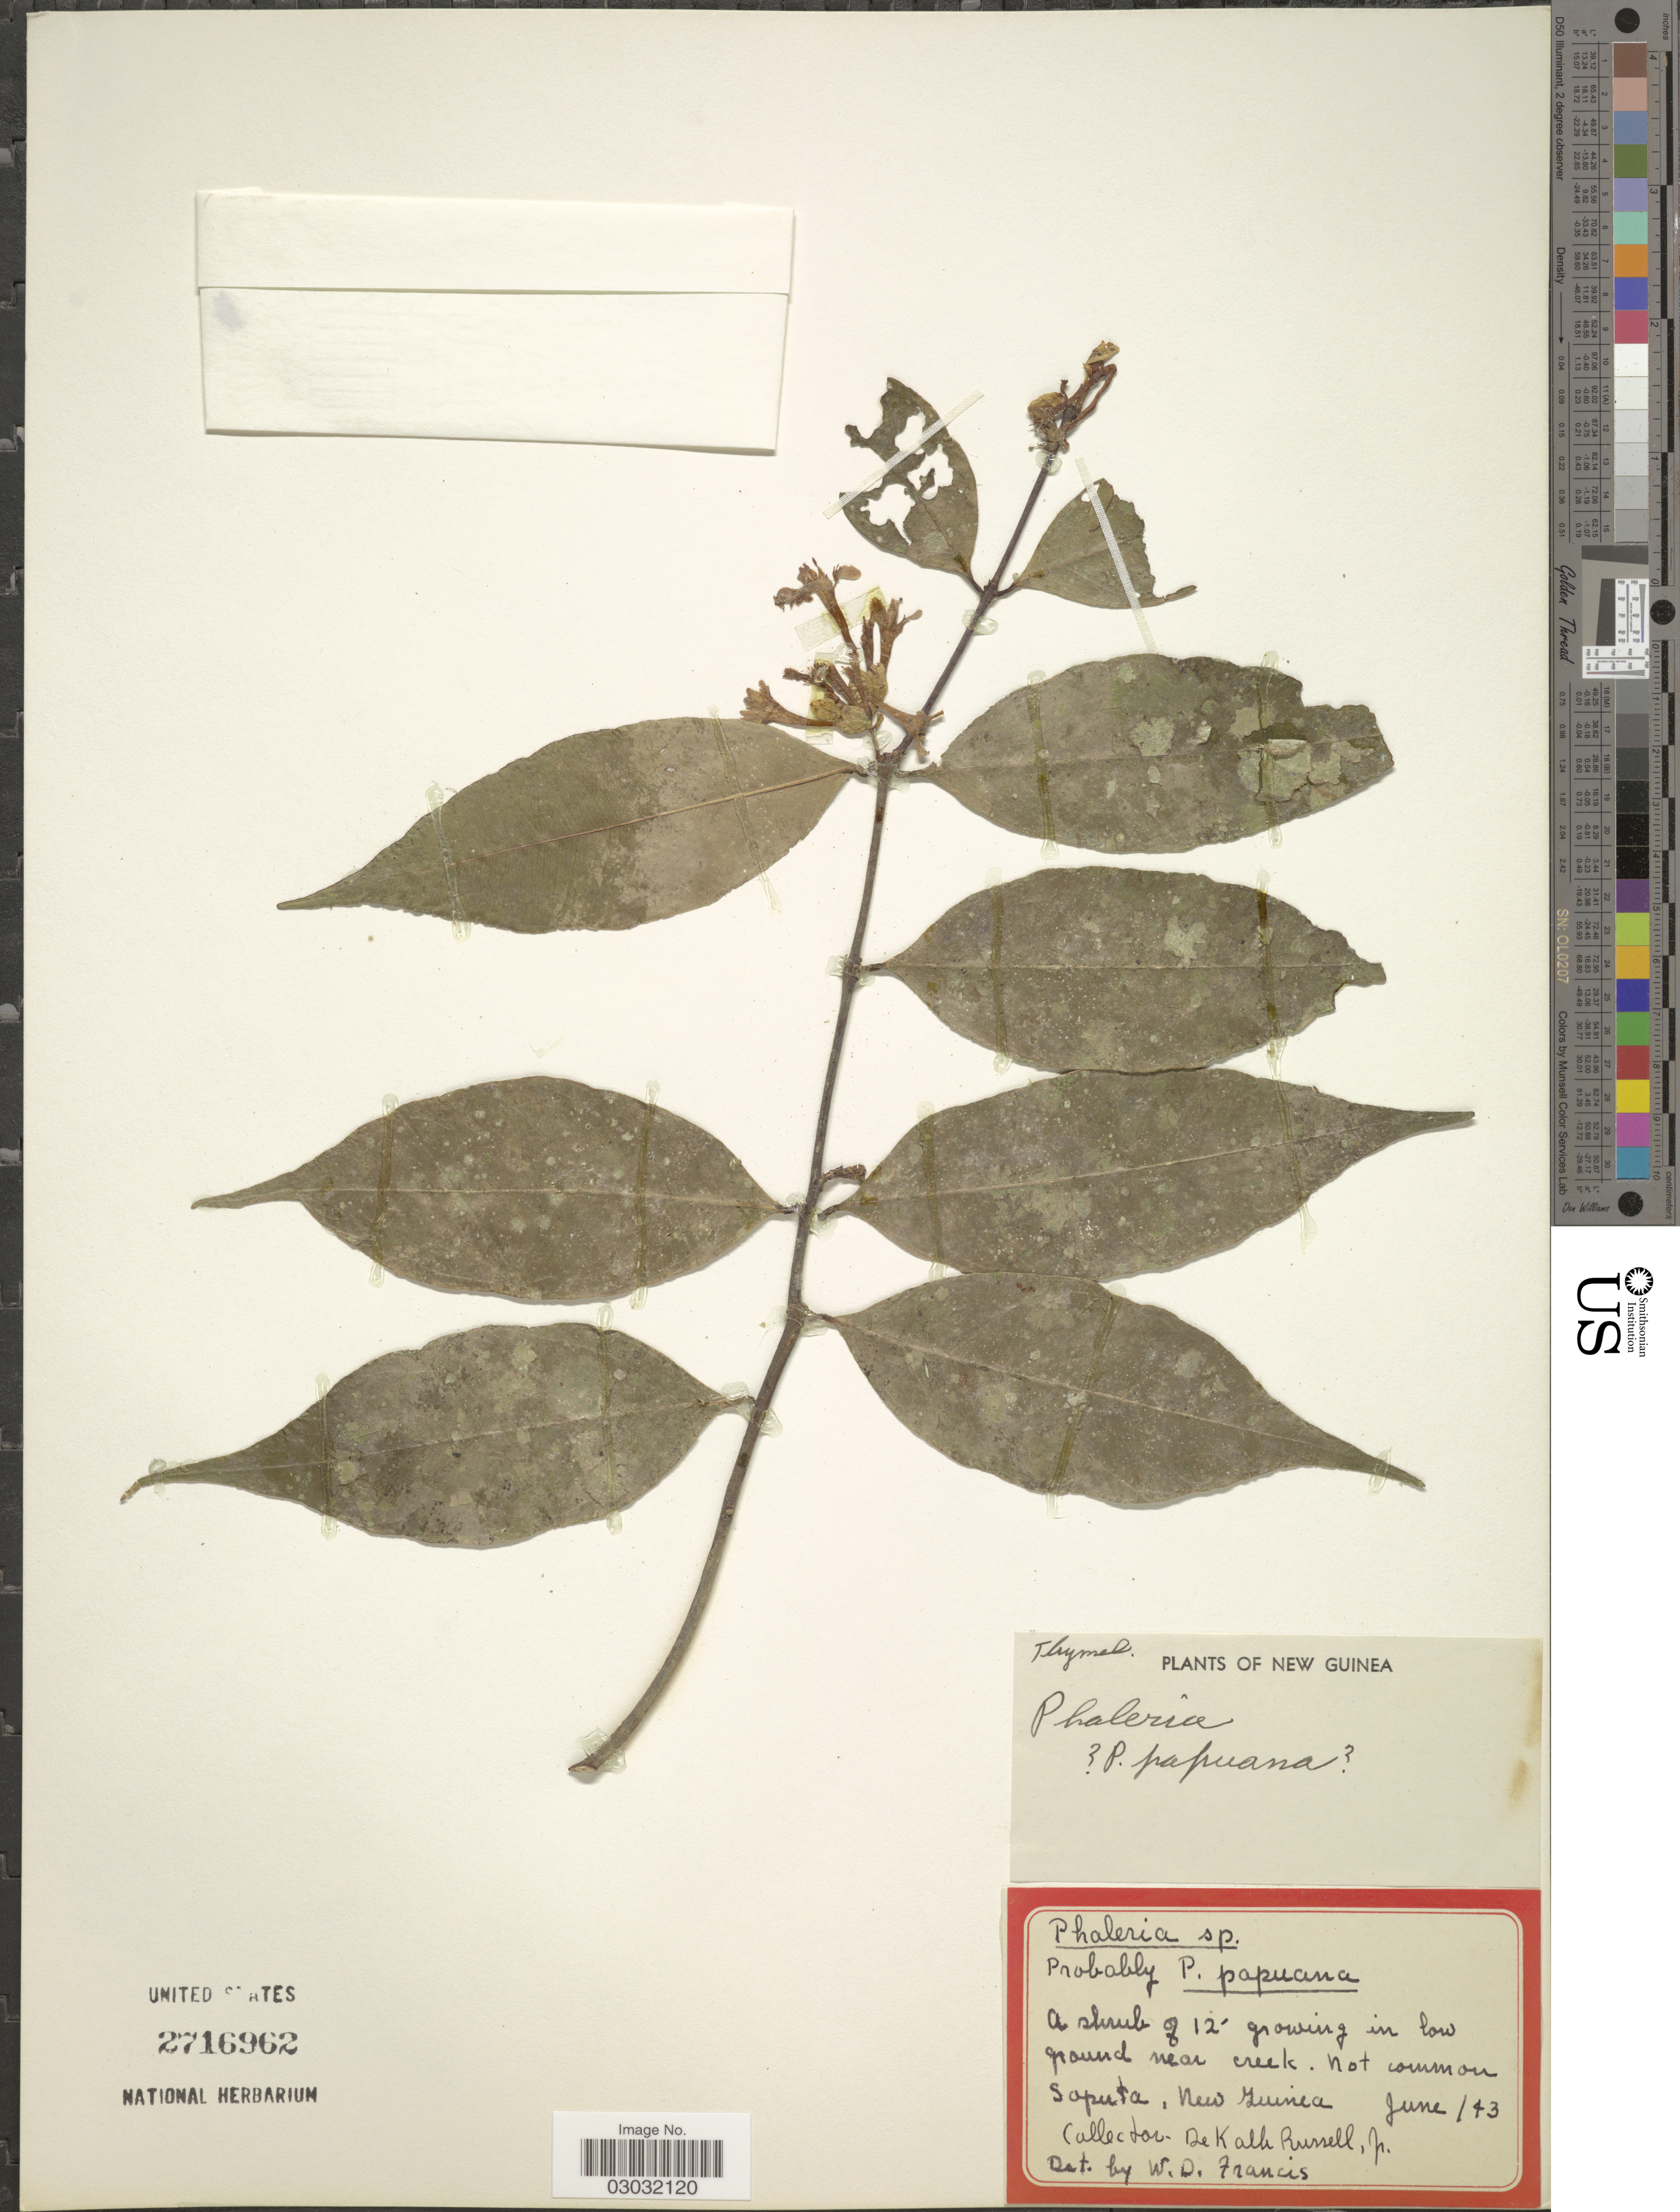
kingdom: Plantae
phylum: Tracheophyta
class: Magnoliopsida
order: Malvales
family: Thymelaeaceae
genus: Phaleria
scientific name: Phaleria papuana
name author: Warb. ex K. Schum. & Lauterb.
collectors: D. K. Russell Jr.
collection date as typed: Transcribed d/m/y: /6/43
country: Papua New Guinea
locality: Saputa, New Guinea.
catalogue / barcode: US 2716962